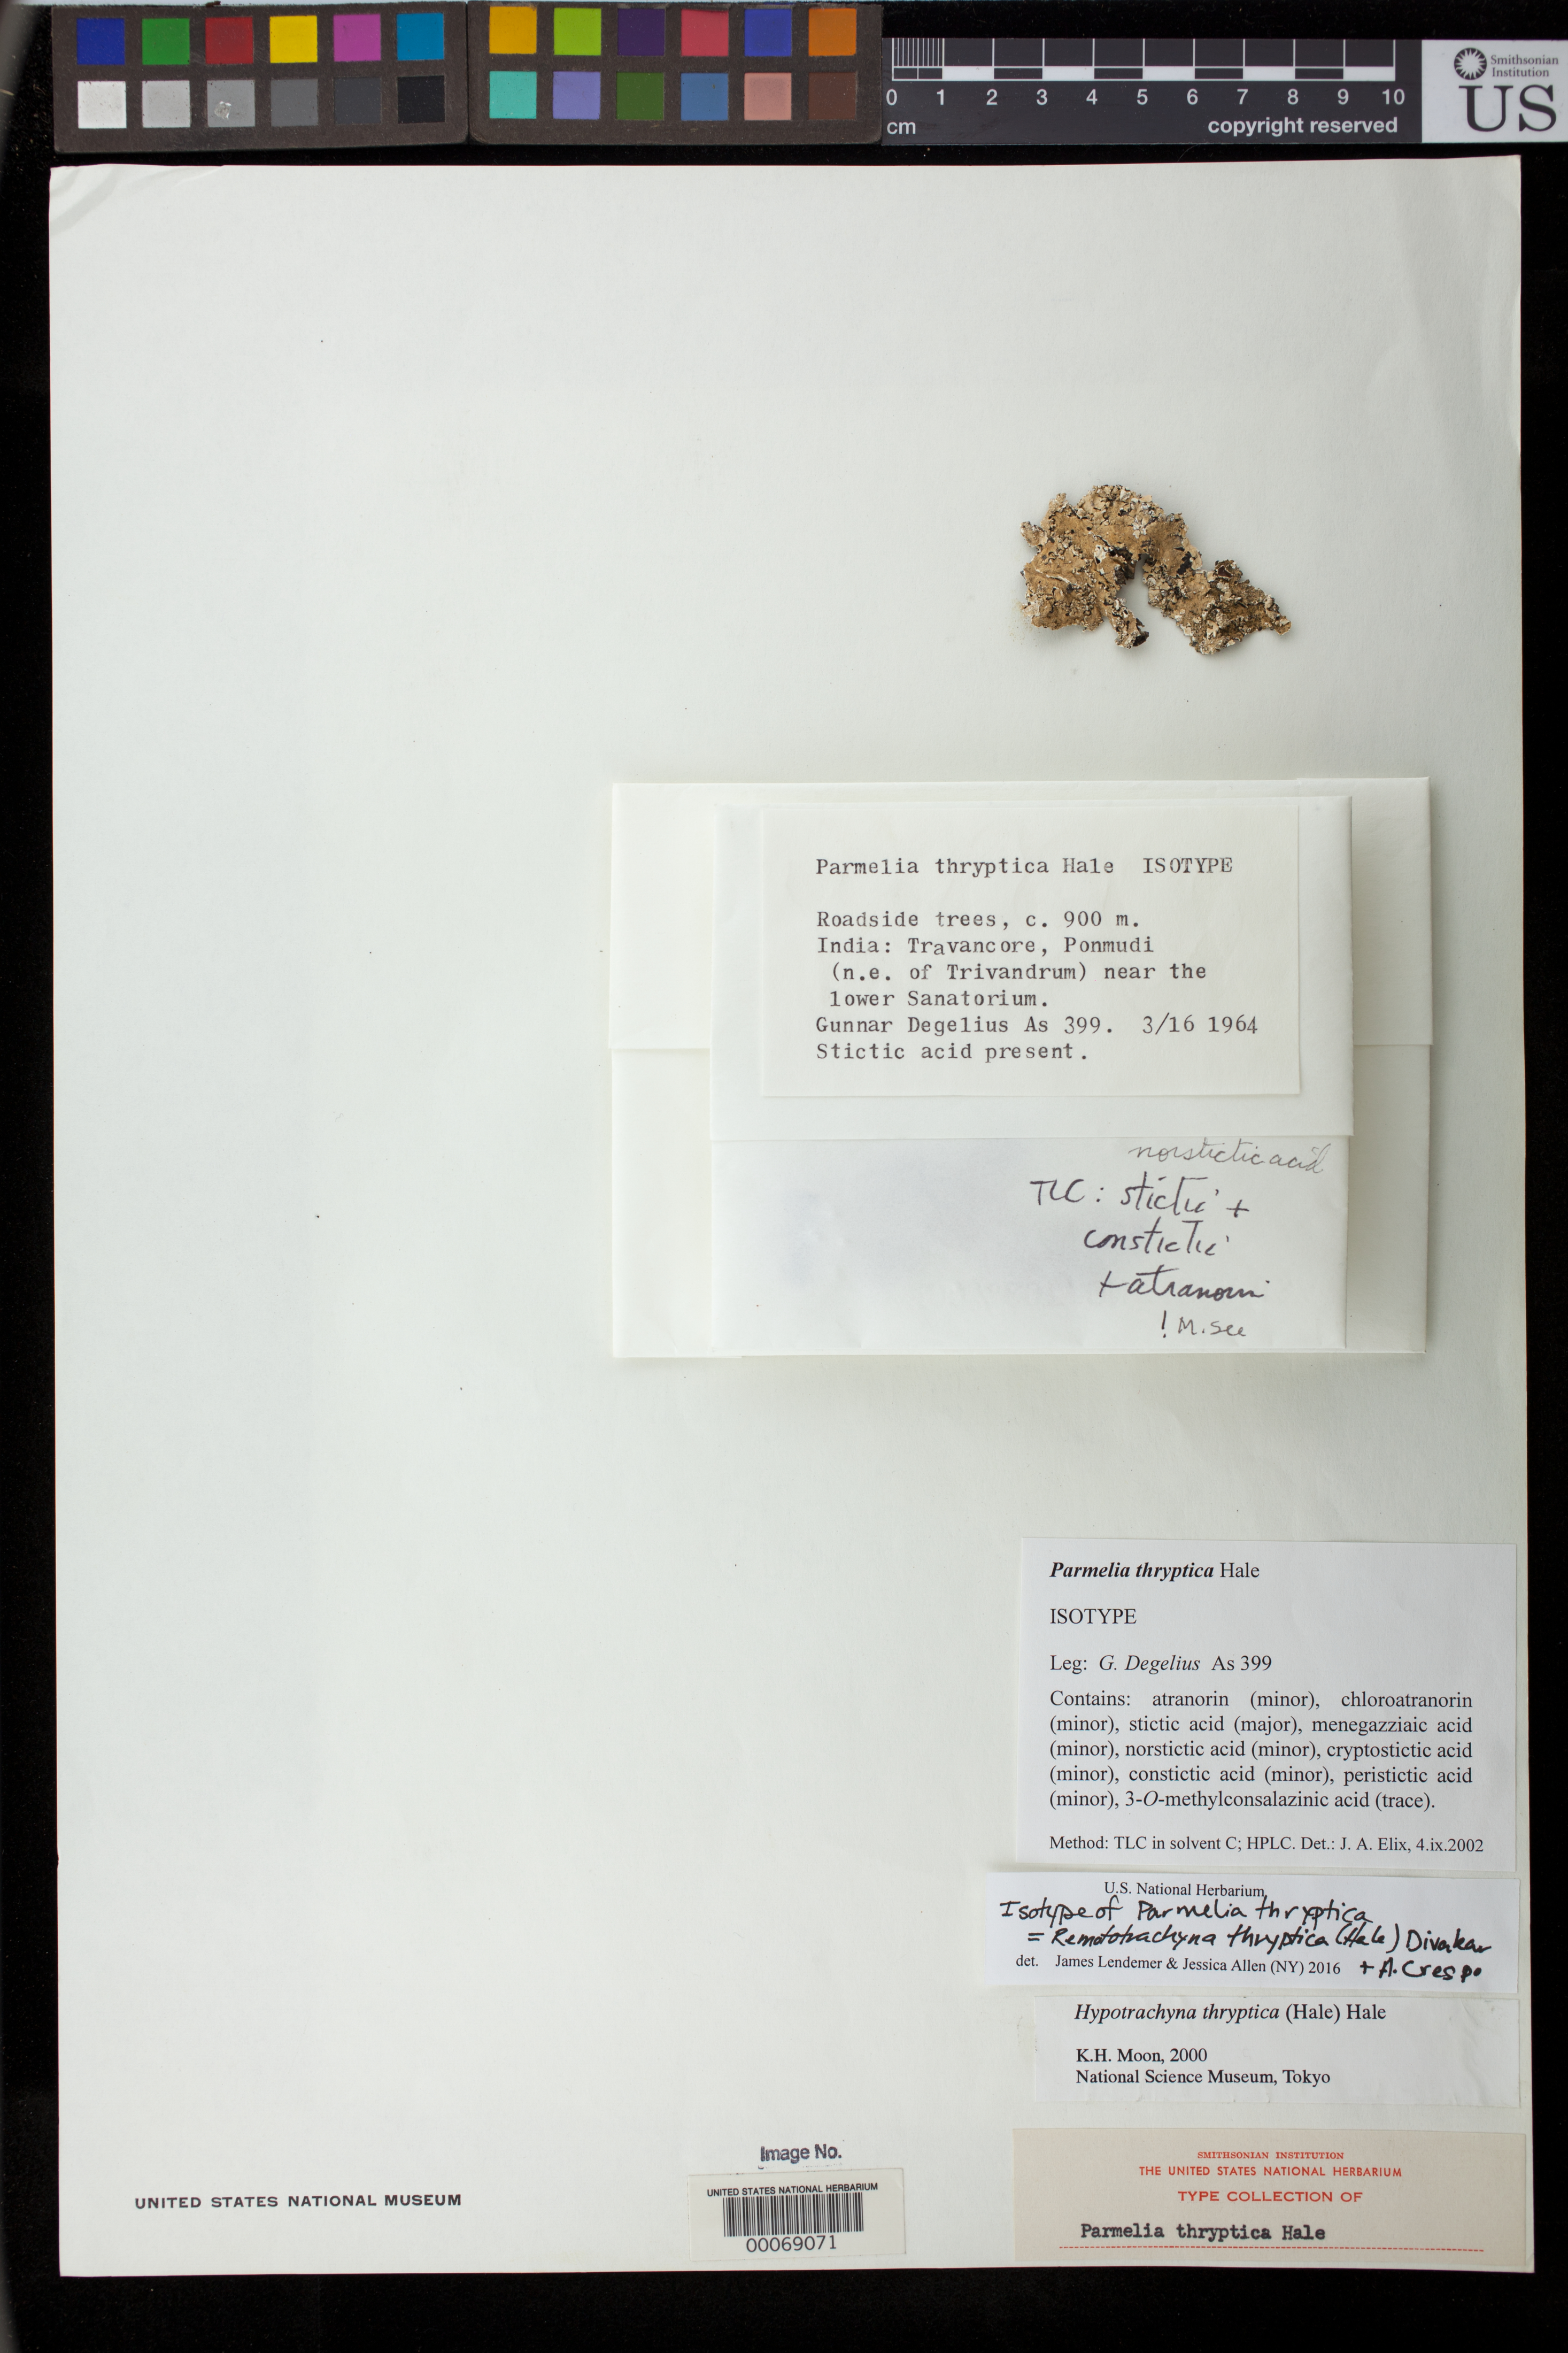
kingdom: Fungi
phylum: Ascomycota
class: Lecanoromycetes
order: Lecanorales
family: Parmeliaceae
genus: Parmelia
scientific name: Parmelia thryptica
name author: Hale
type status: Isotype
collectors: G. B. F. Degelius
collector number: As 399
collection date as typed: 16 Mar 1964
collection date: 1964-03-16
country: India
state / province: Kerala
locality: Travancore, Ponmudi (NE of Trivandrum) near the lower sanatorium.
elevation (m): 900